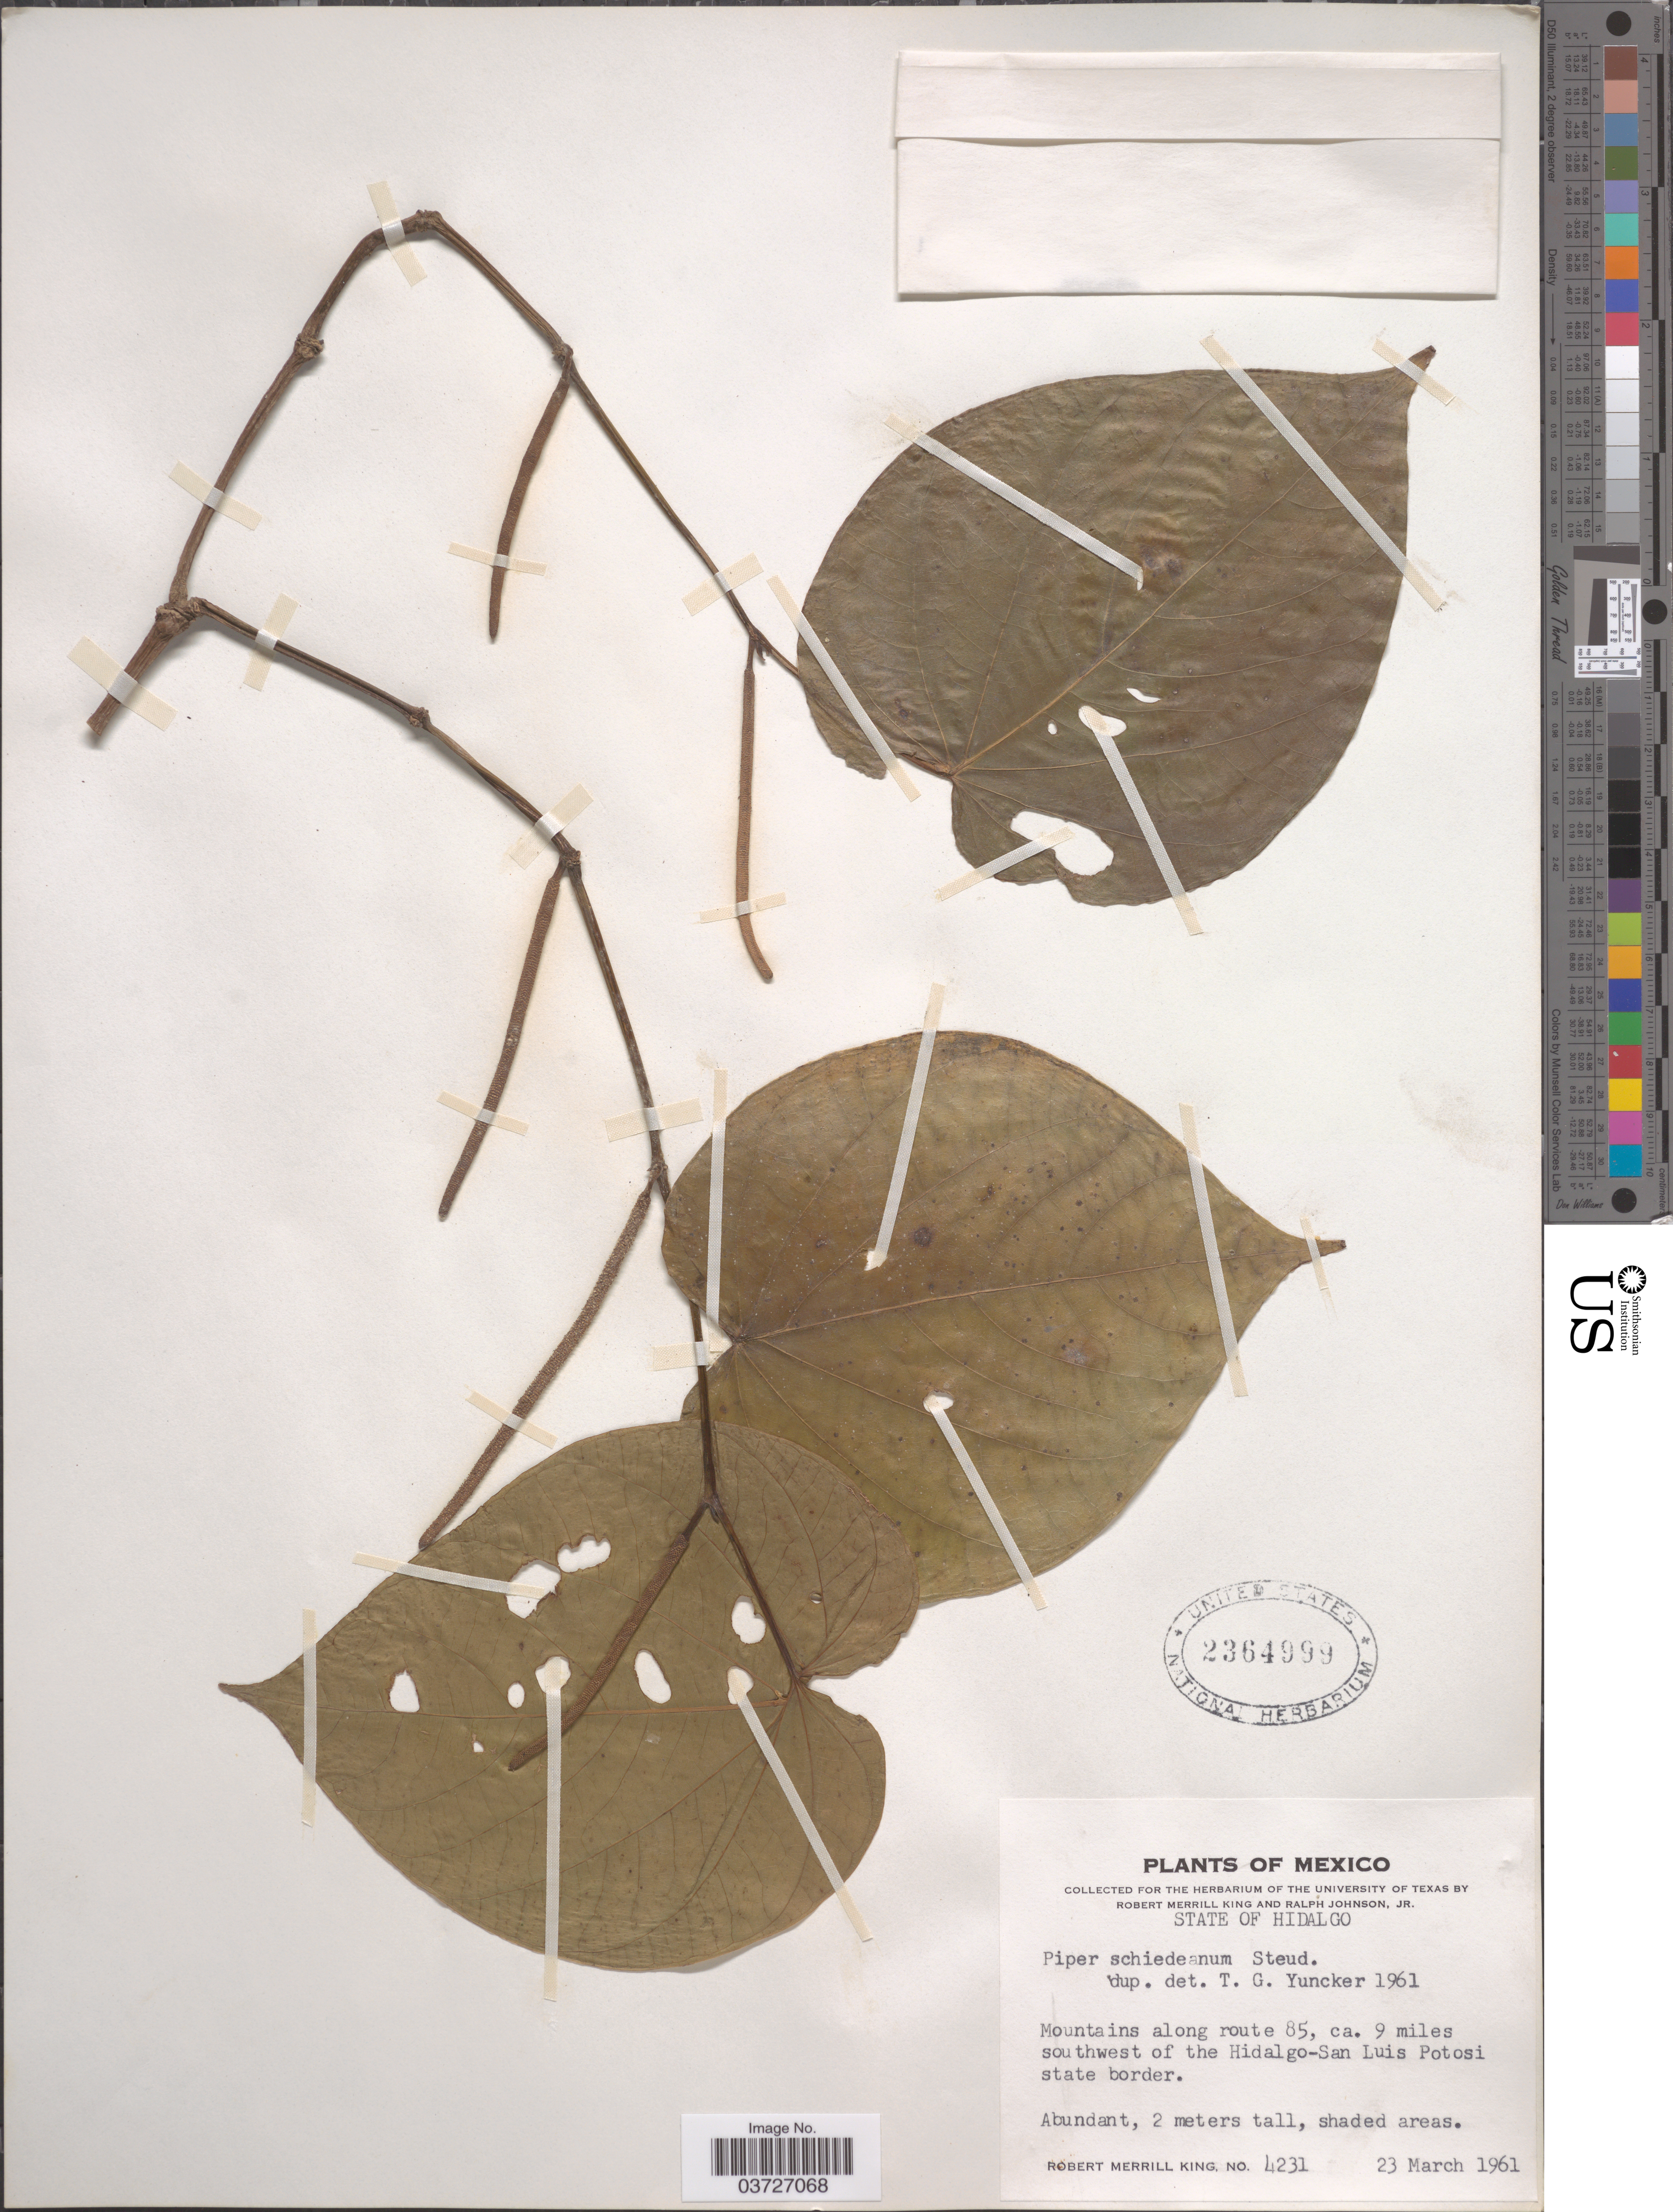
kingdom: Plantae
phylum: Tracheophyta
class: Magnoliopsida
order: Piperales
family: Piperaceae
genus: Piper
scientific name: Piper schiedeanum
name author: Steud.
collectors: R. M. King & R. Johnson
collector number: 4231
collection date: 1961-03-23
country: Mexico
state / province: Hidalgo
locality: Mountains along route 85, ca. 9 miles southwest of the Hidalgo-San Luis Potosi state border.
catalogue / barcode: US 2364999